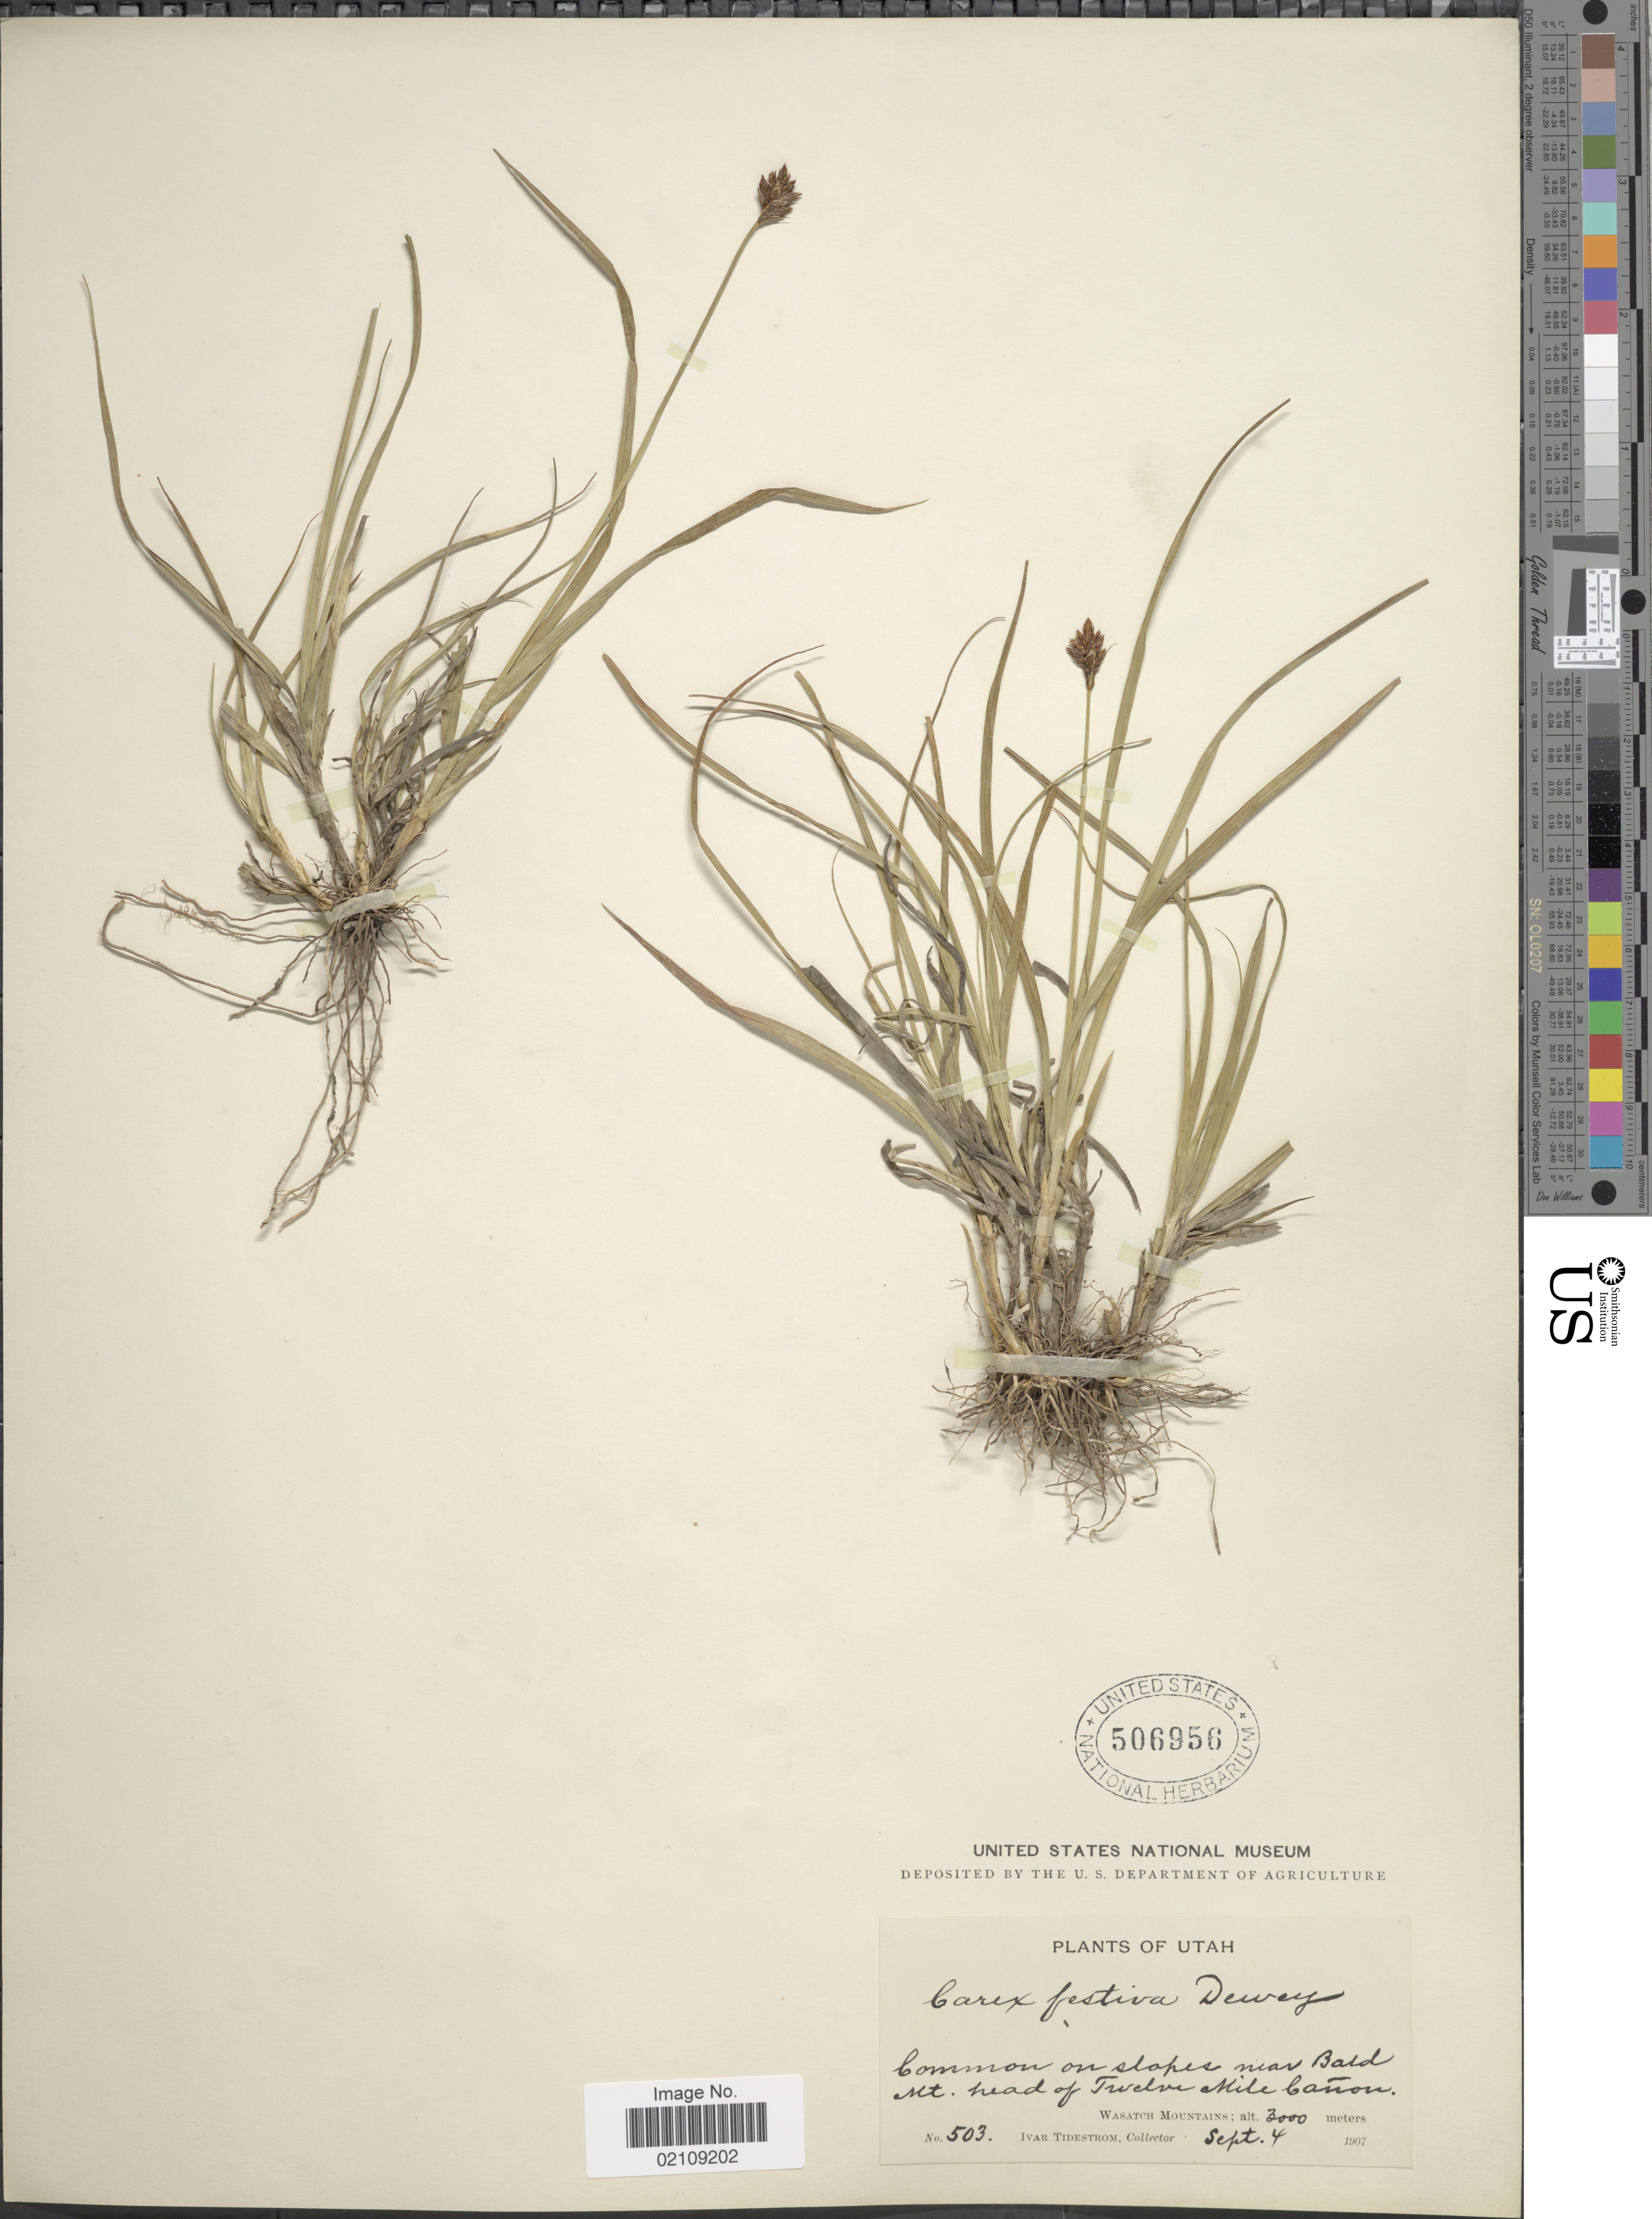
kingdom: Plantae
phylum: Tracheophyta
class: Liliopsida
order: Poales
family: Cyperaceae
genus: Carex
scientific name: Carex microptera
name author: Mack.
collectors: I. F. Tidestrom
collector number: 503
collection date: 1907-09-04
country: United States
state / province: Utah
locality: Near Bald Mt. head of Twelve Mile Cañon, Wasatch Mountains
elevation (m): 3000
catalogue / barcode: US 506956